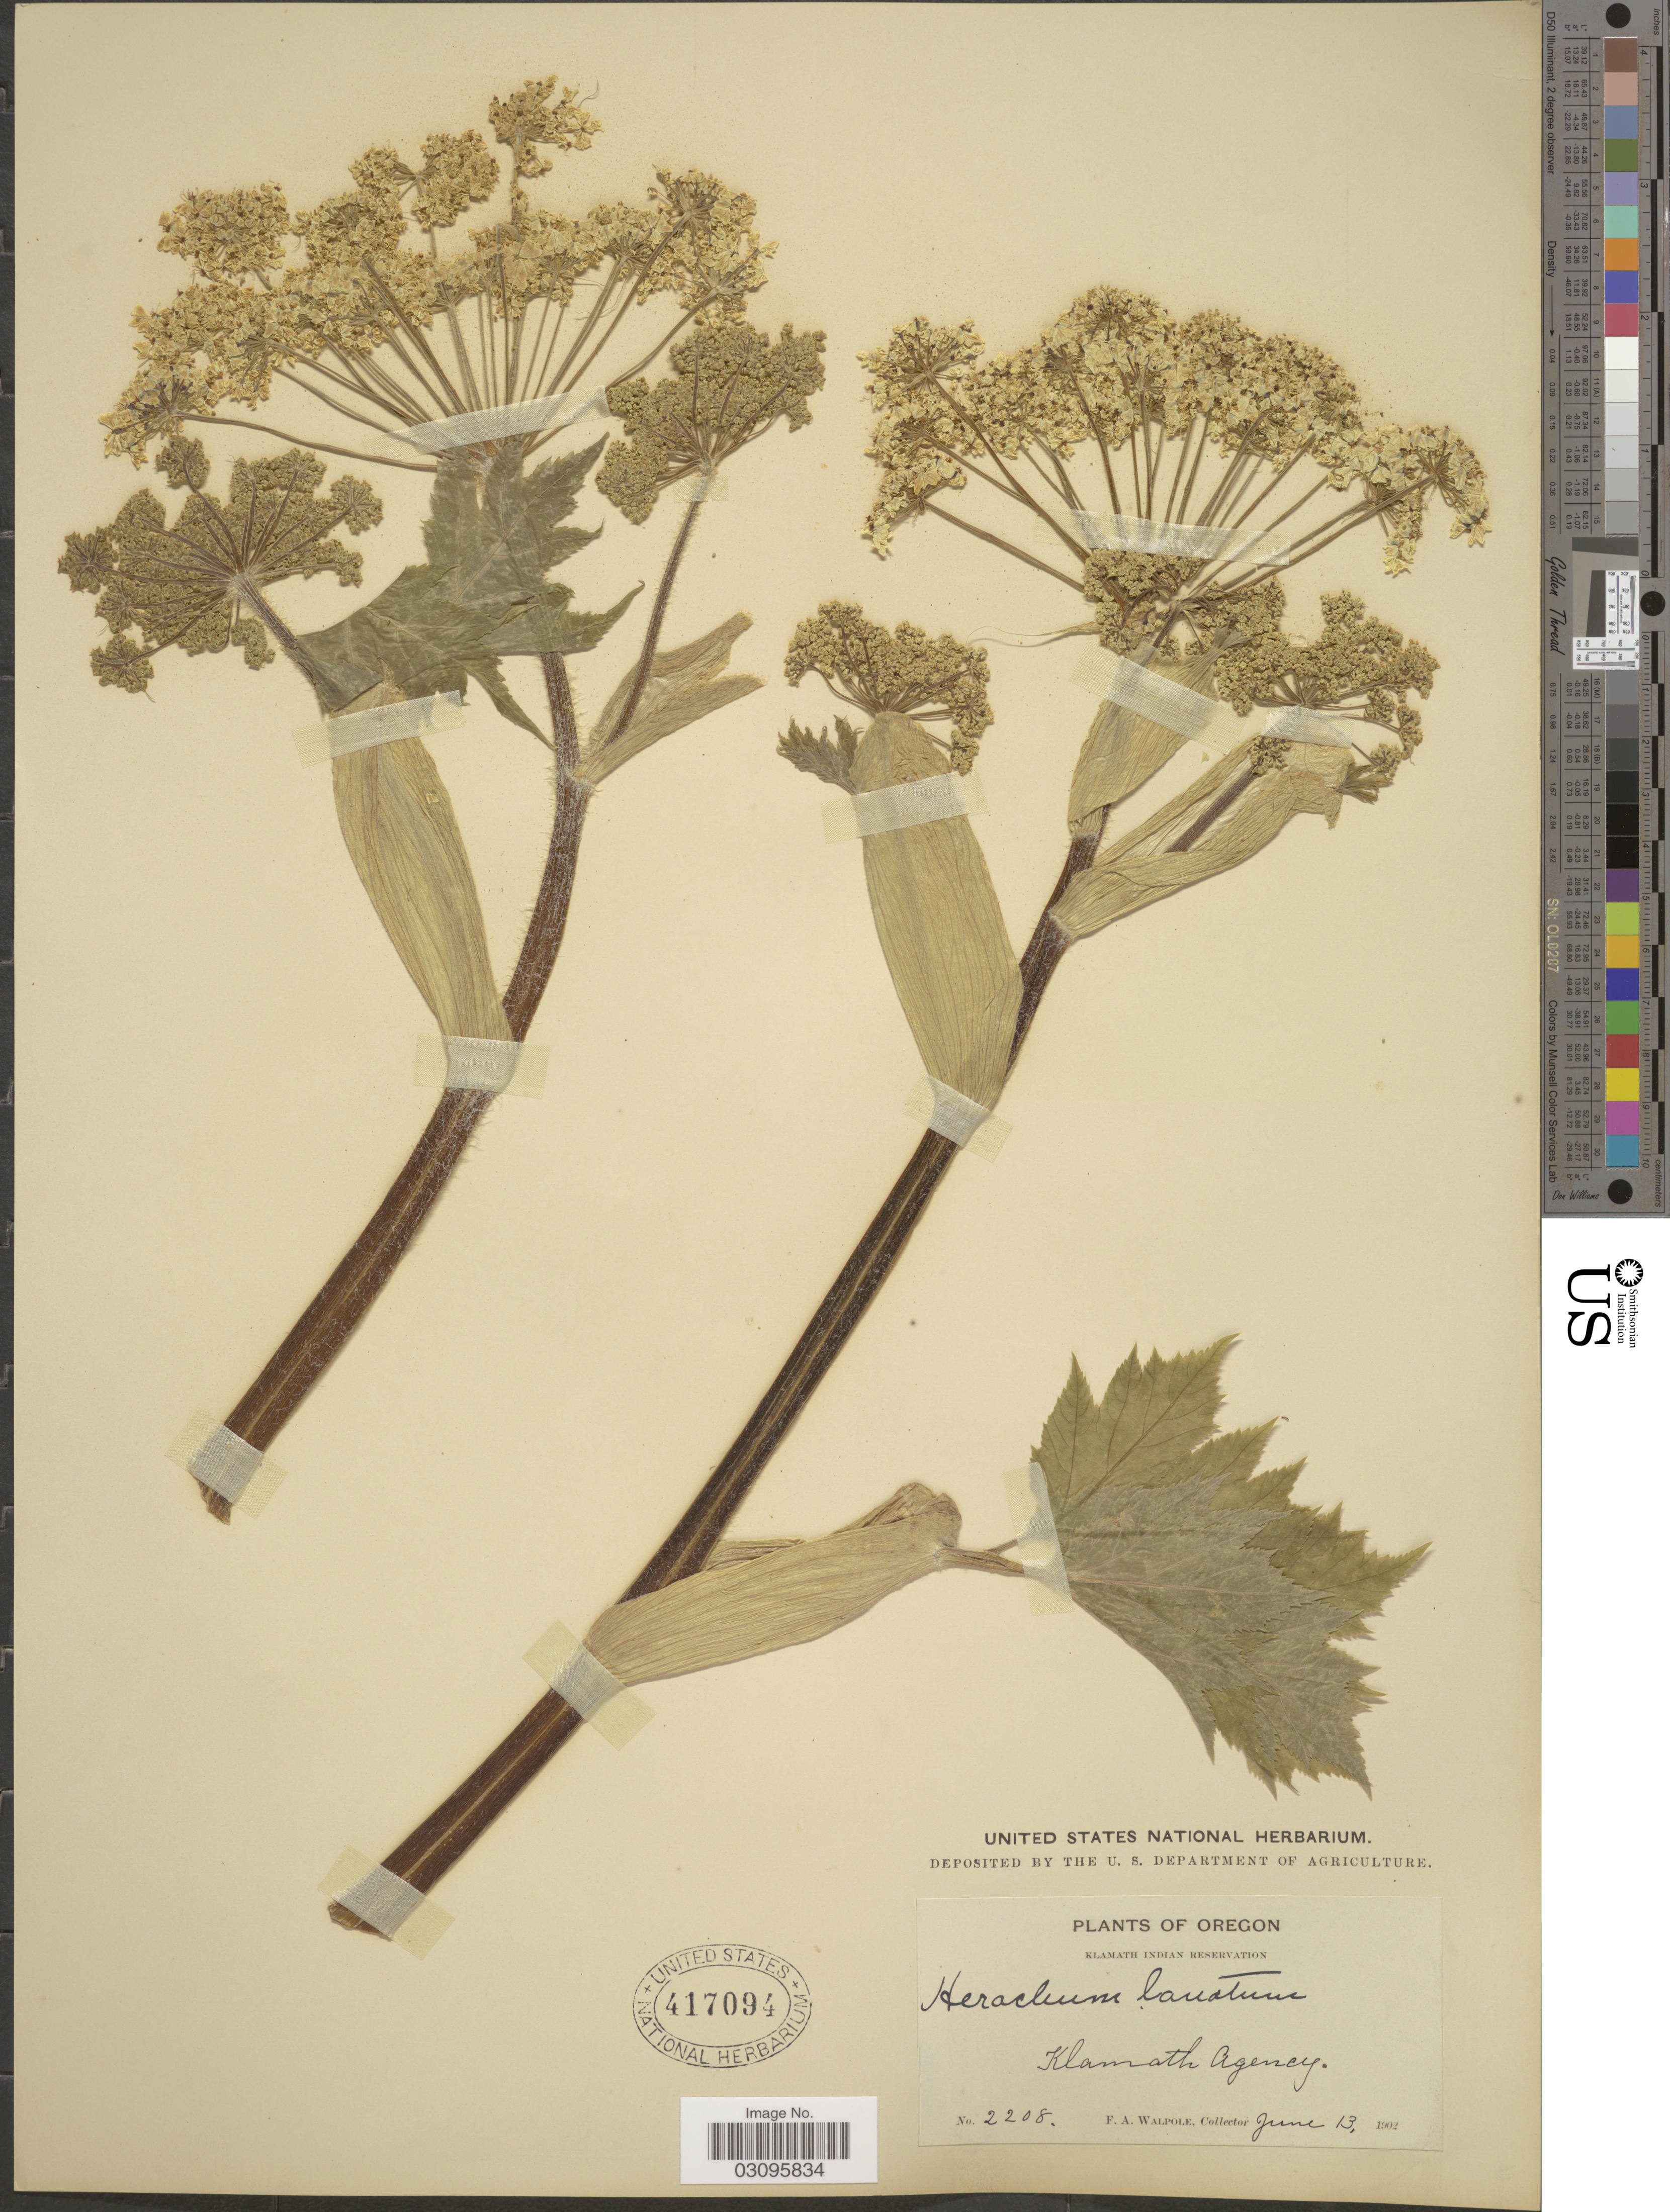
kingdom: Plantae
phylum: Tracheophyta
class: Magnoliopsida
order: Apiales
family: Apiaceae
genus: Heracleum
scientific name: Heracleum lanatum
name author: Michx.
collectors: F. Walpole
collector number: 2208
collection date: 1902-06-13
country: United States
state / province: Oregon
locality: Klamath Indian Reservation. Klamath Agency.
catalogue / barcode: US 417094